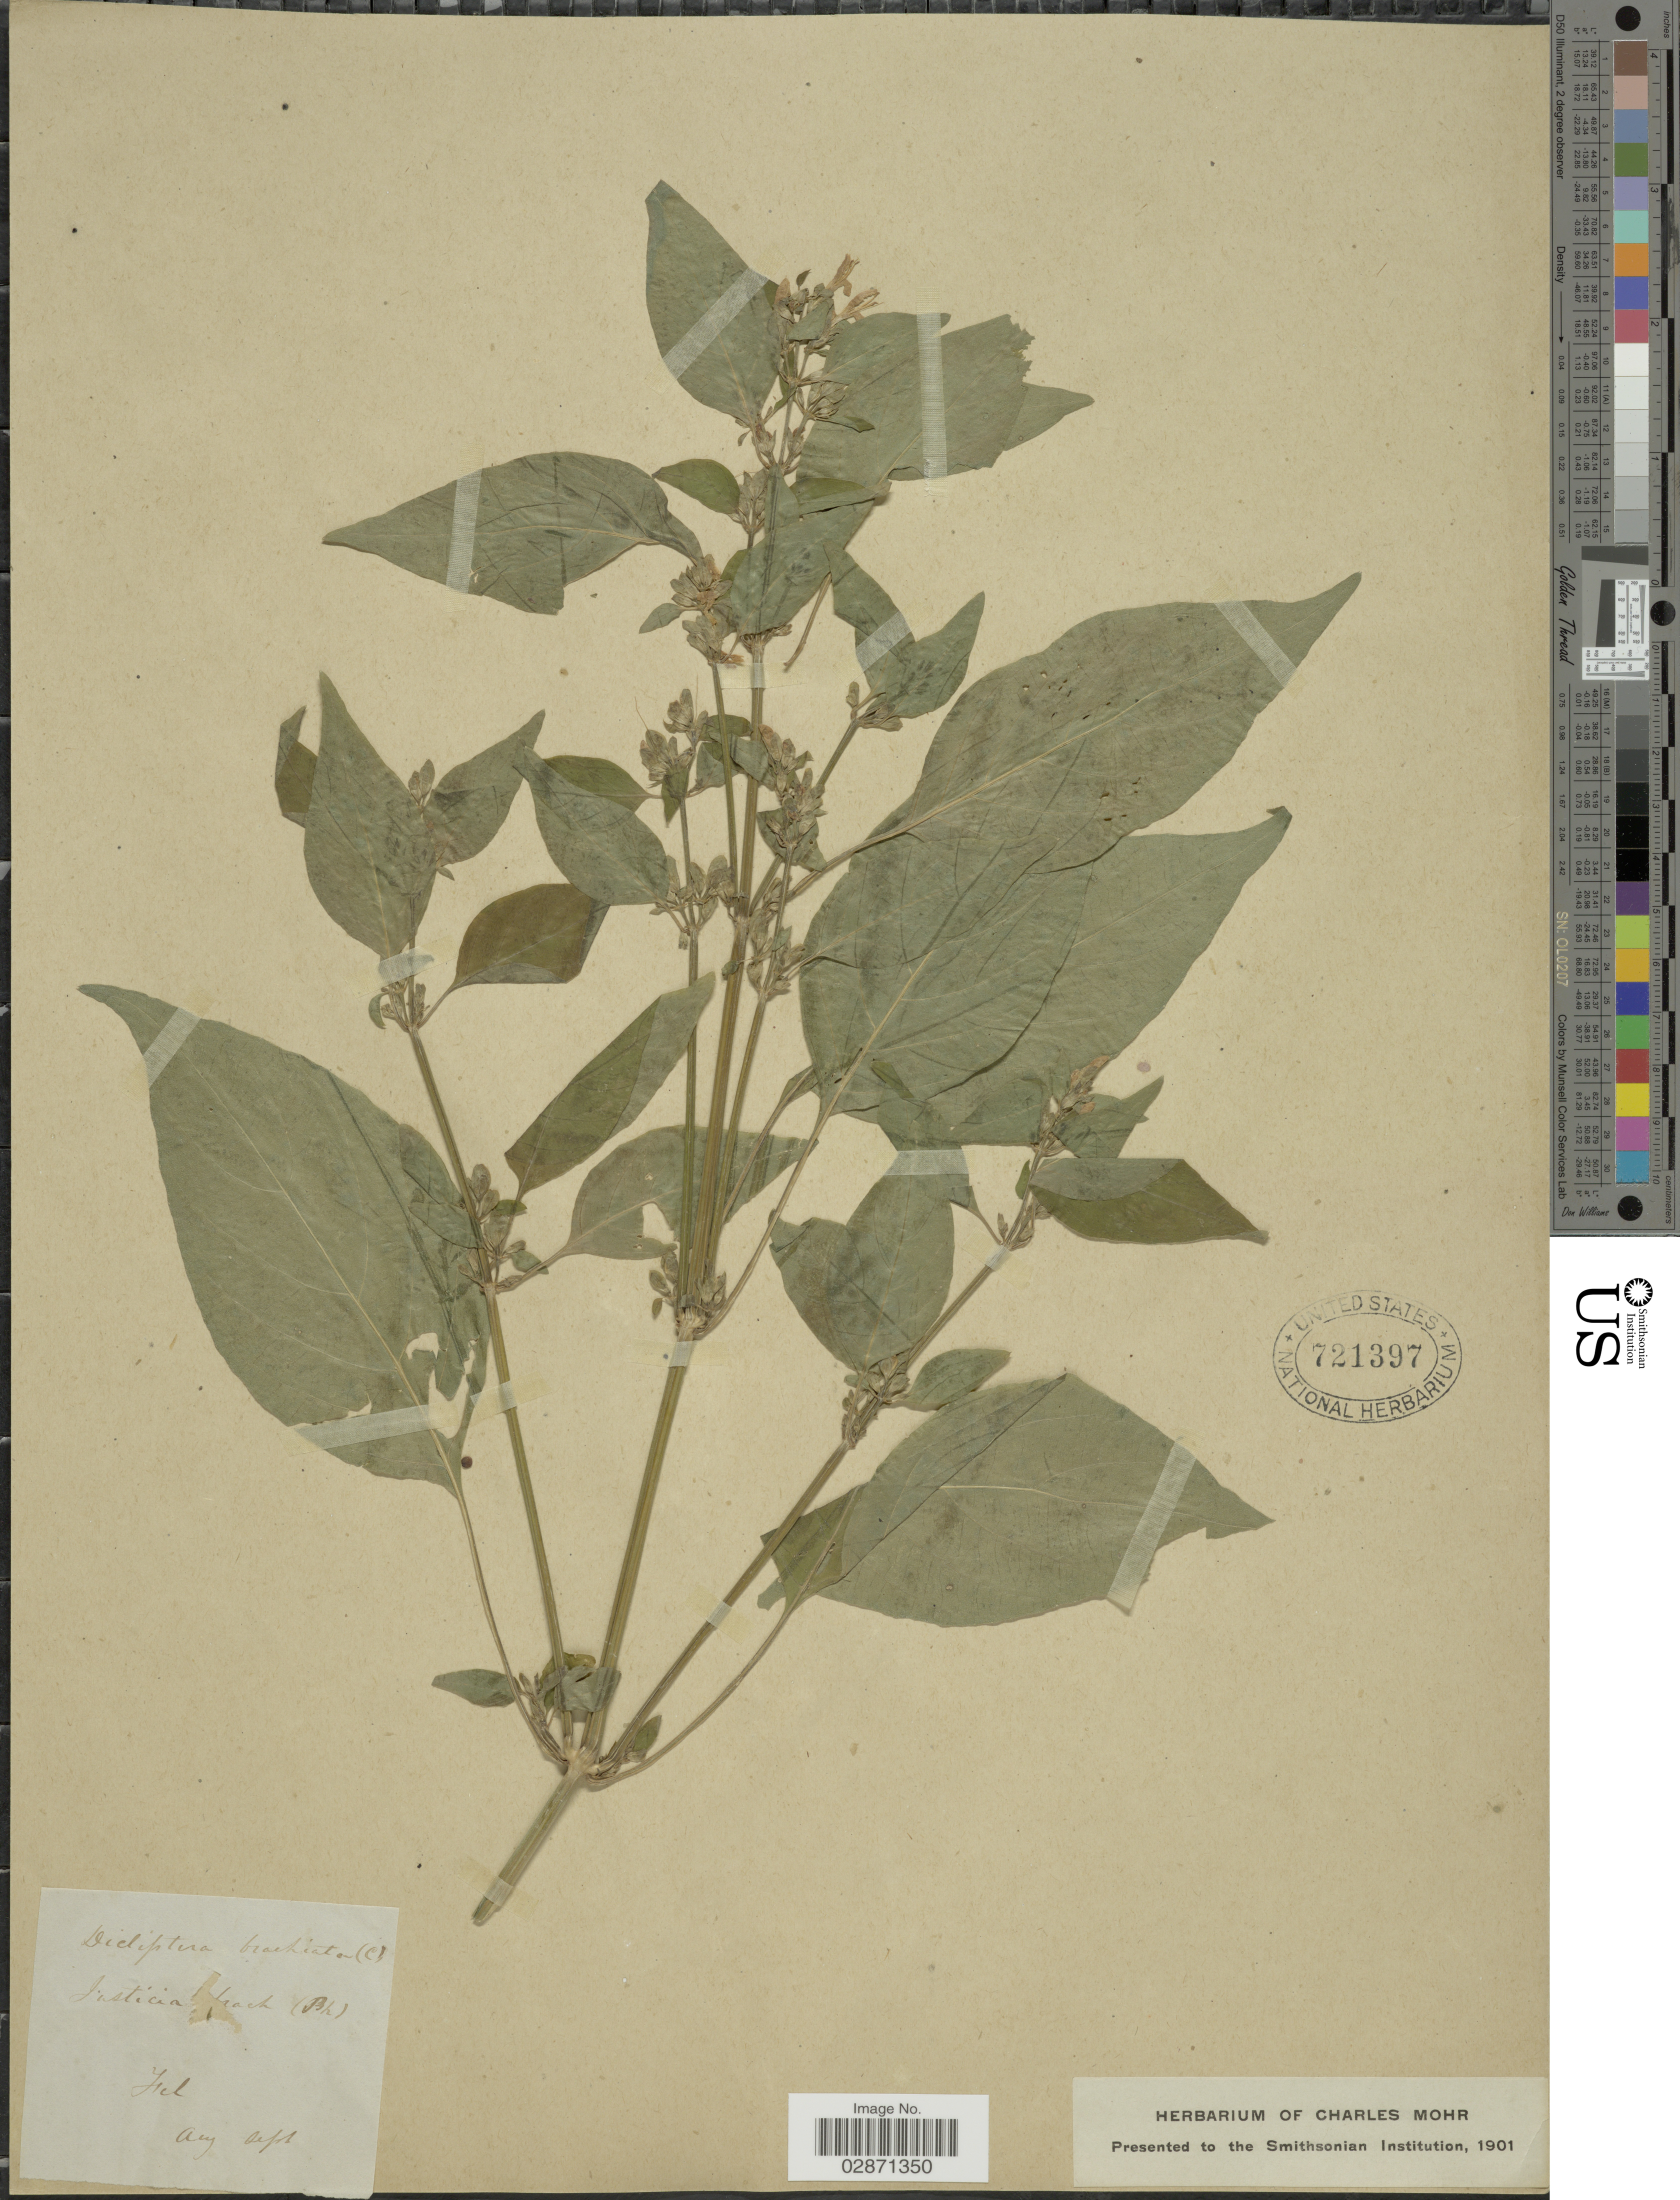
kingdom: Plantae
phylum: Tracheophyta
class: Magnoliopsida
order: Lamiales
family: Acanthaceae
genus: Dicliptera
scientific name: Dicliptera brachiata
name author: (Pursh) Spreng.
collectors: ex herb. Charles Mohr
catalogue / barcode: US 721397